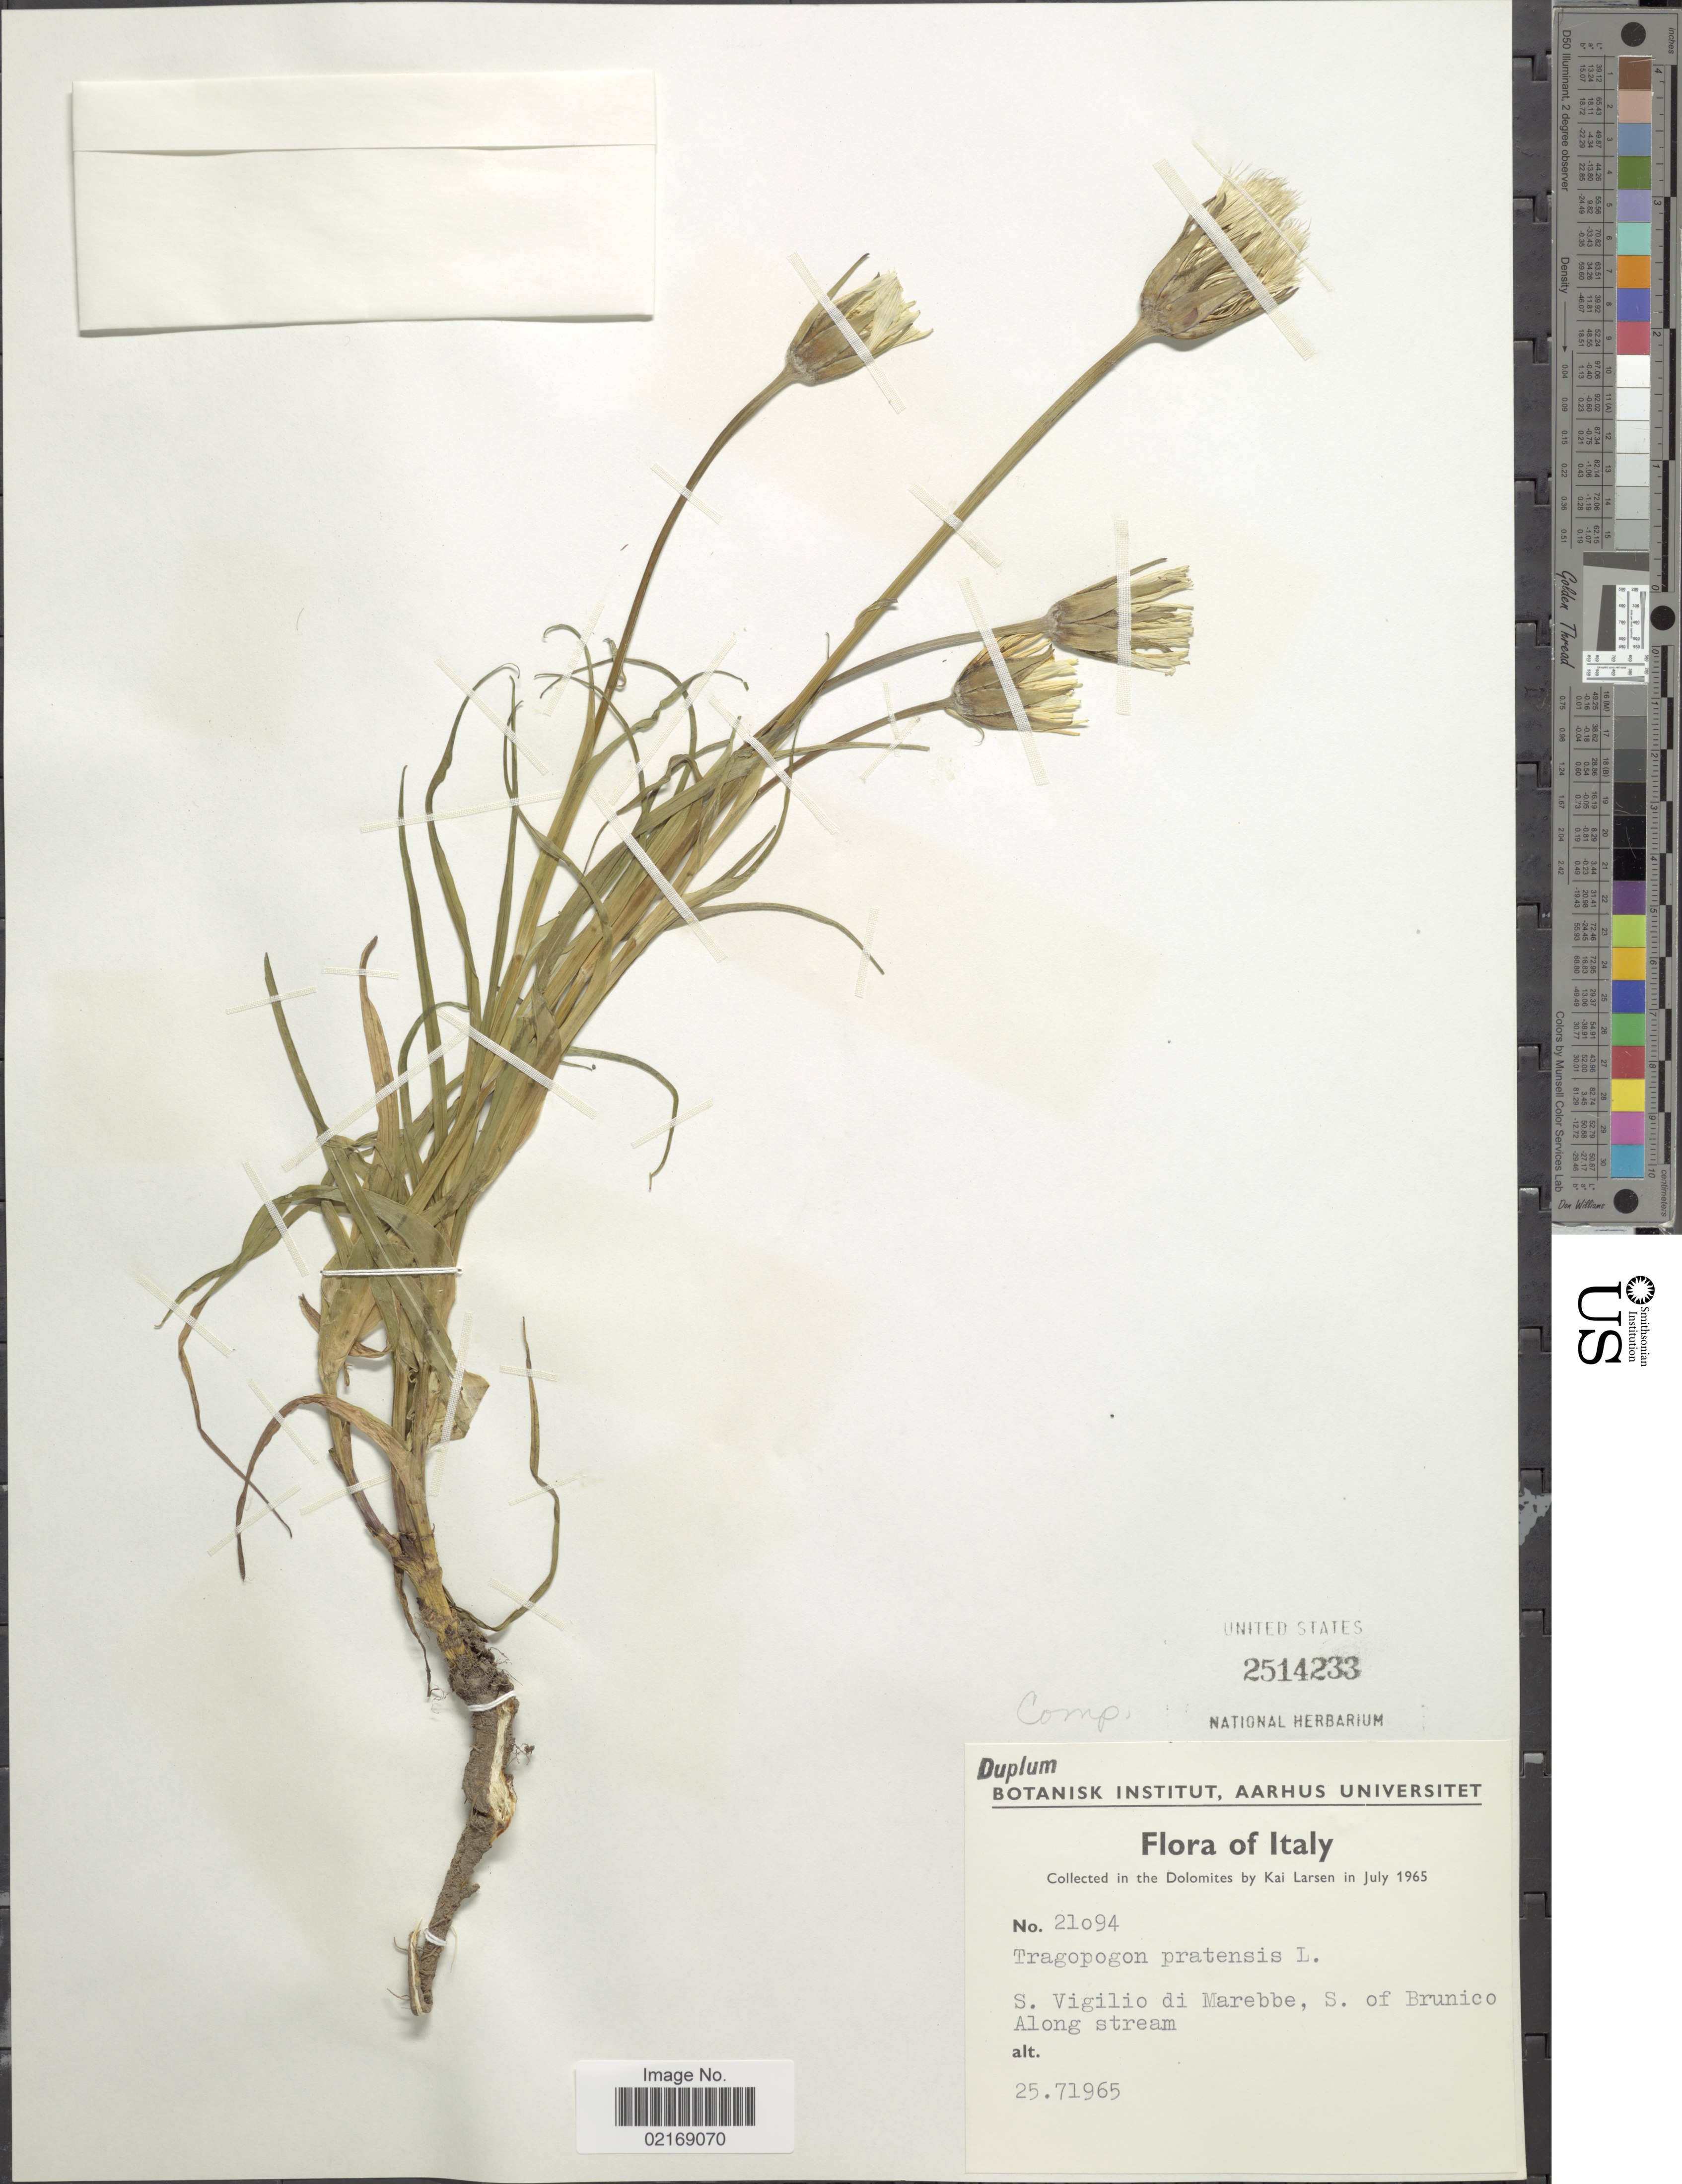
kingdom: Plantae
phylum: Tracheophyta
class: Magnoliopsida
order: Asterales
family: Asteraceae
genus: Tragopogon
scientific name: Tragopogon pratensis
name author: L.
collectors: K. Larsen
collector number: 21o94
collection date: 1965-07-25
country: Italy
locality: Dolomites. S. Vigilio di Marebbe, S. of Brunico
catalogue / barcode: US 2514233